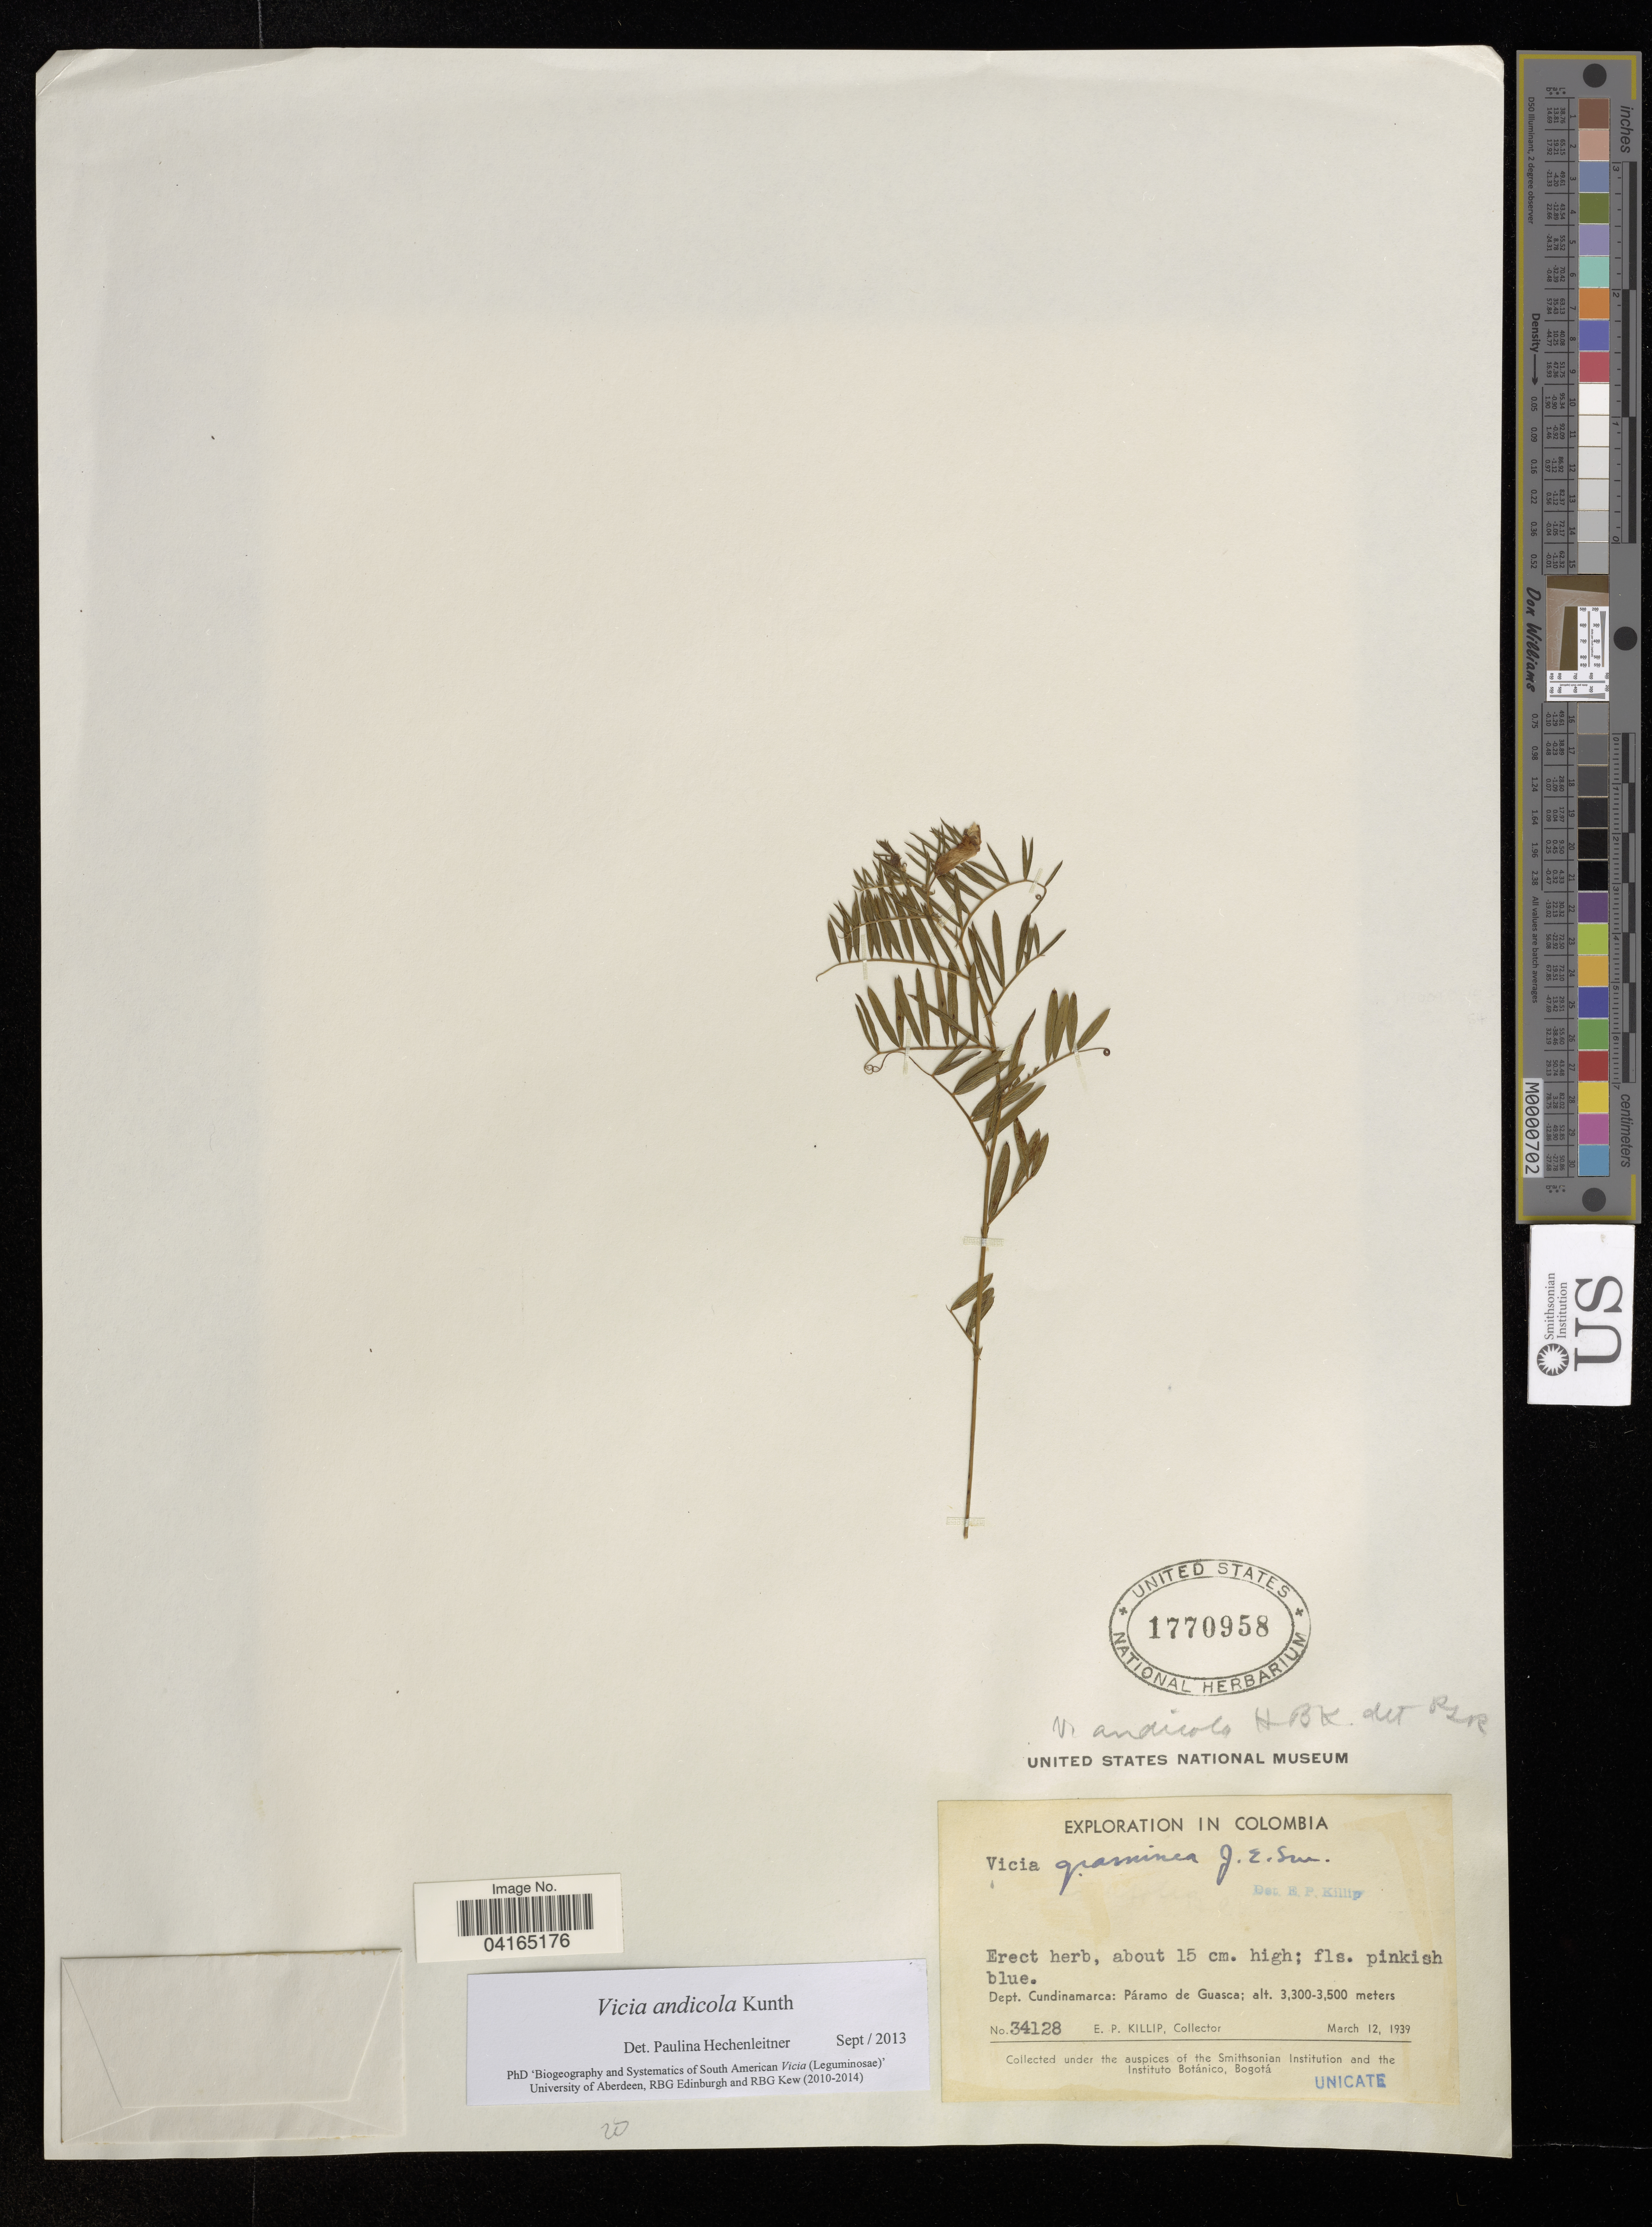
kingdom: Plantae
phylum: Tracheophyta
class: Magnoliopsida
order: Fabales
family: Fabaceae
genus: Vicia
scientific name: Vicia andicola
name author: Kunth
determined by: Hechenleitner, Paulina, RBG Edinburgh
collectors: E. P. Killip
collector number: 34128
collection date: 1939-03-12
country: Colombia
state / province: Cundinamarca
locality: Dept. Cundinamarca: Páramo de Guasca.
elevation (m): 3300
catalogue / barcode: US 1770958